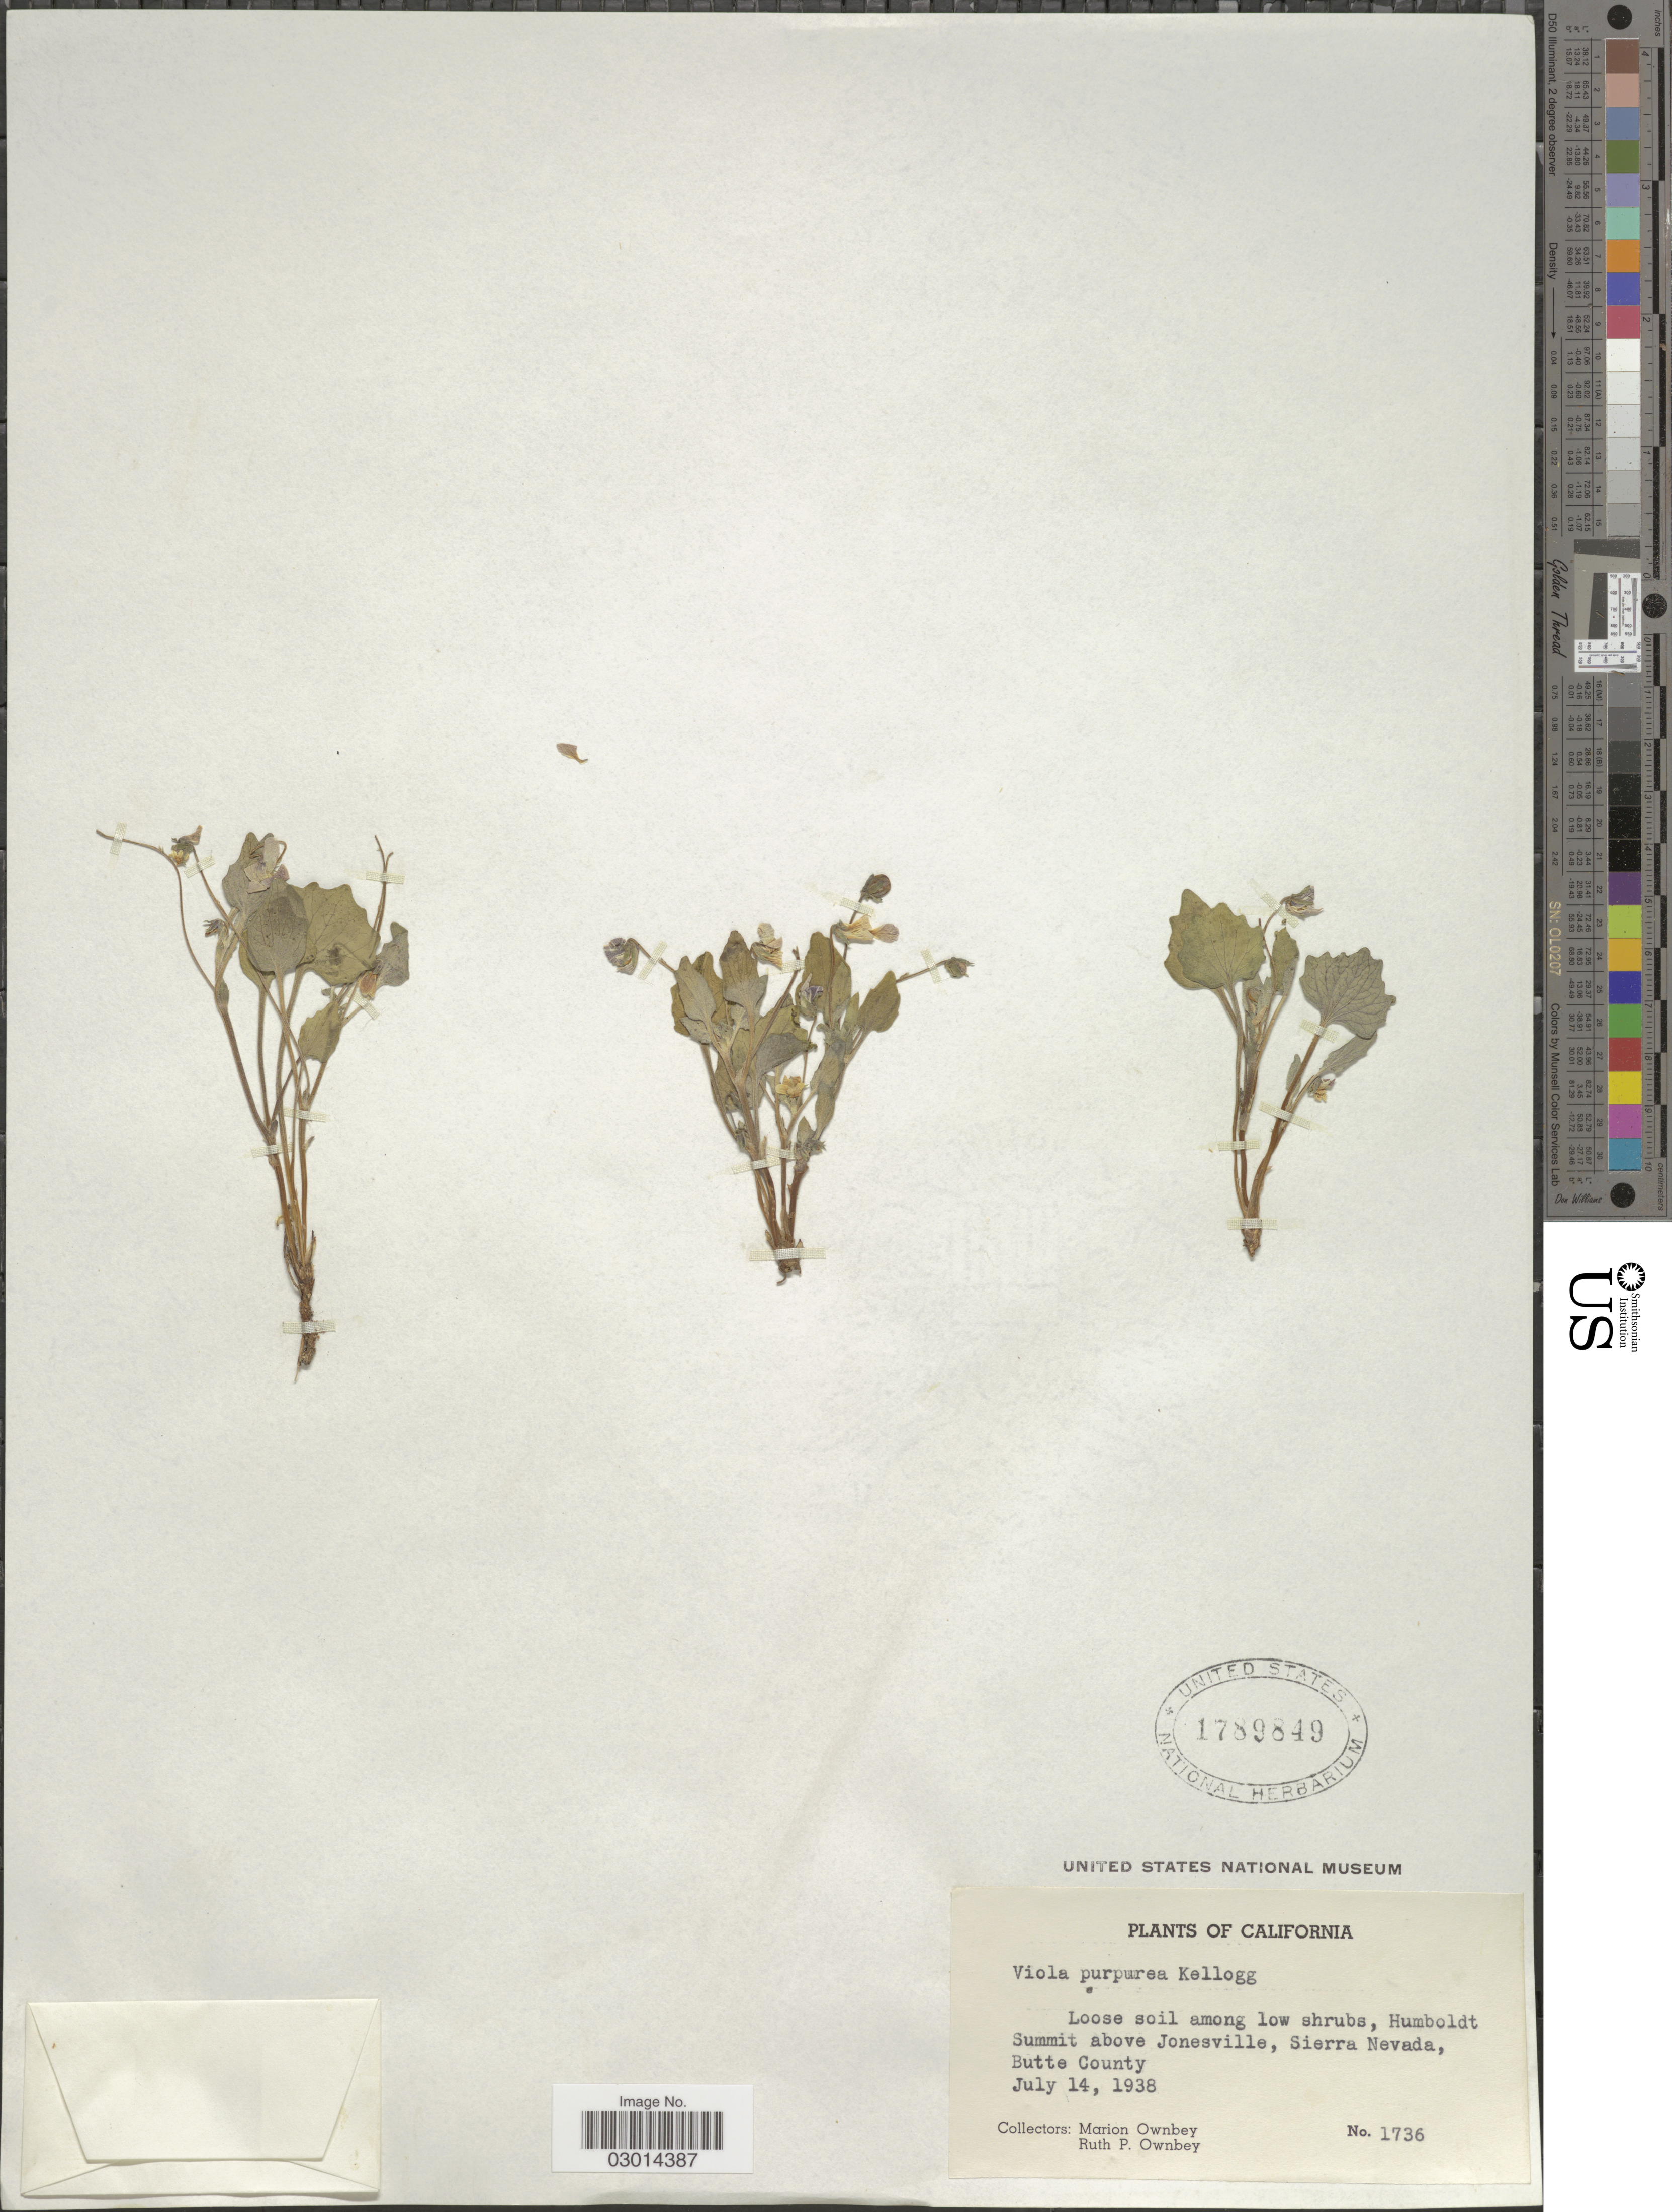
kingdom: Plantae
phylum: Tracheophyta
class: Magnoliopsida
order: Malpighiales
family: Violaceae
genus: Viola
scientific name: Viola purpurea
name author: Kellogg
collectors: M. Ownbey & R. Ownbey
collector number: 1736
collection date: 1938-07-14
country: United States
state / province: California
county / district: Butte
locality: Humboldt Summit above Jonesville, Sierra Nevada, Butte County.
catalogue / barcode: US 1789849